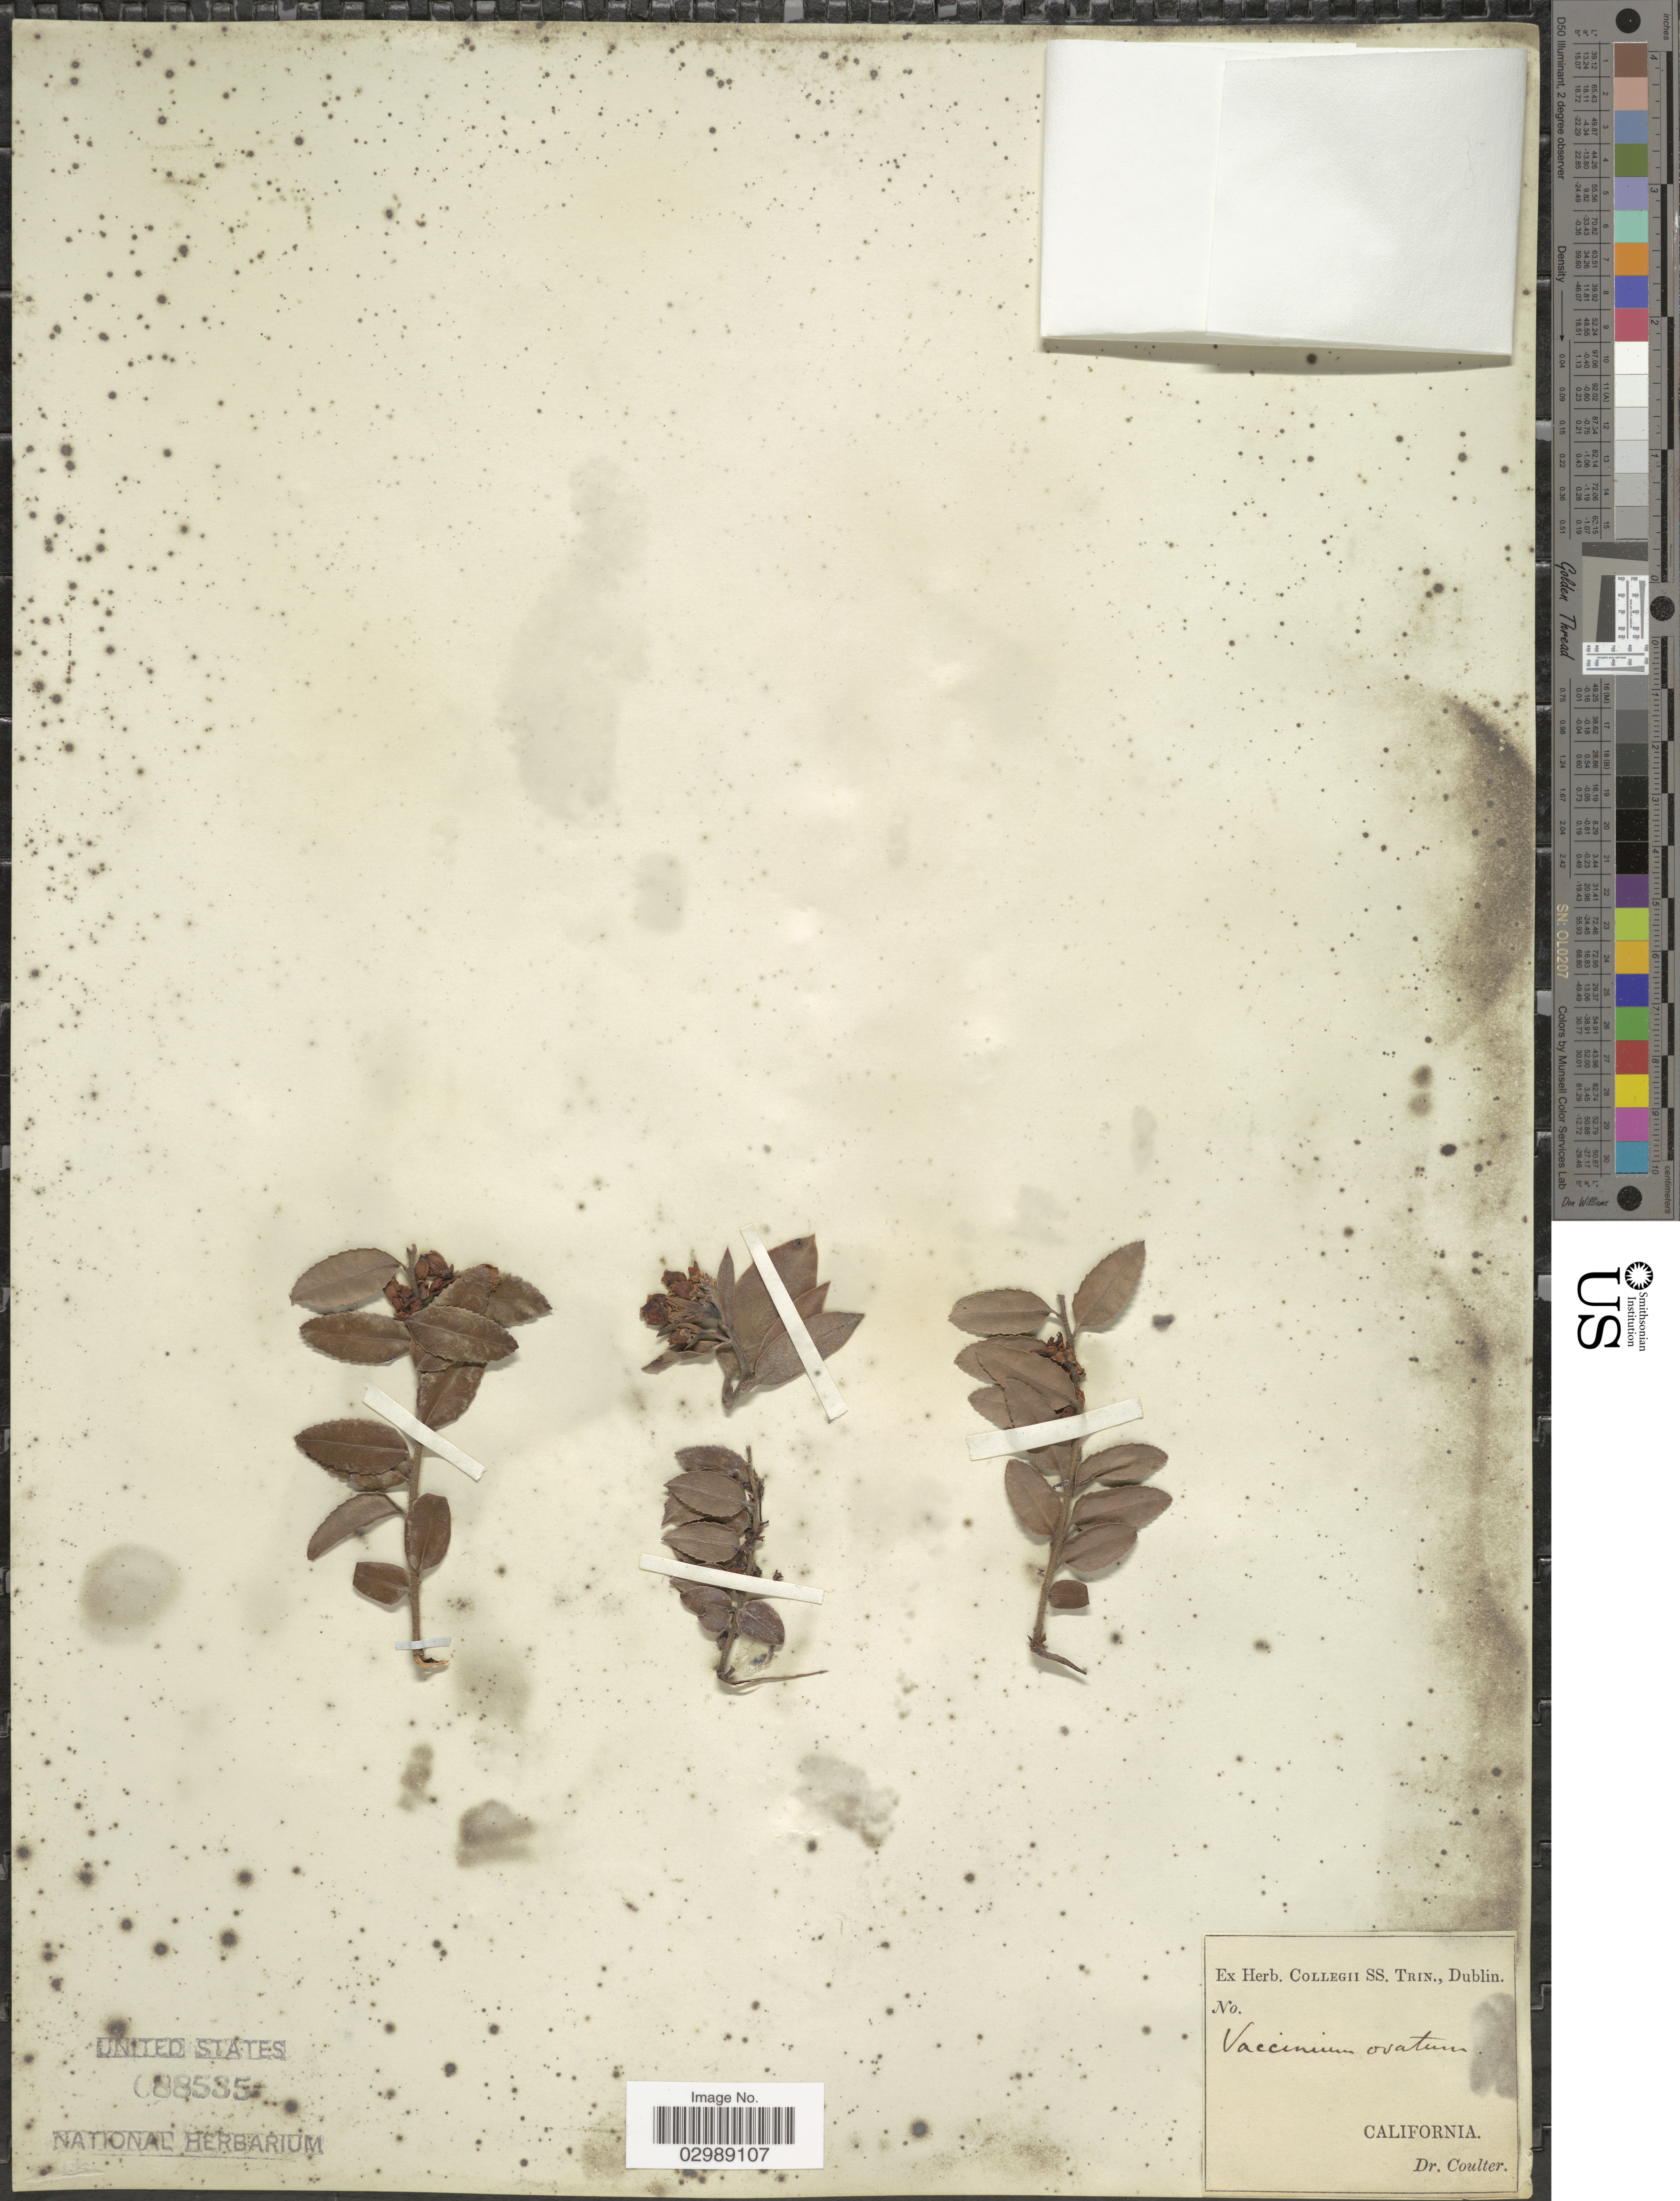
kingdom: Plantae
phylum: Tracheophyta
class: Magnoliopsida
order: Ericales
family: Ericaceae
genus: Vaccinium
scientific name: Vaccinium ovatum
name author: Pursh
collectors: -- Coulter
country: United States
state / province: California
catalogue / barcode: US 88535